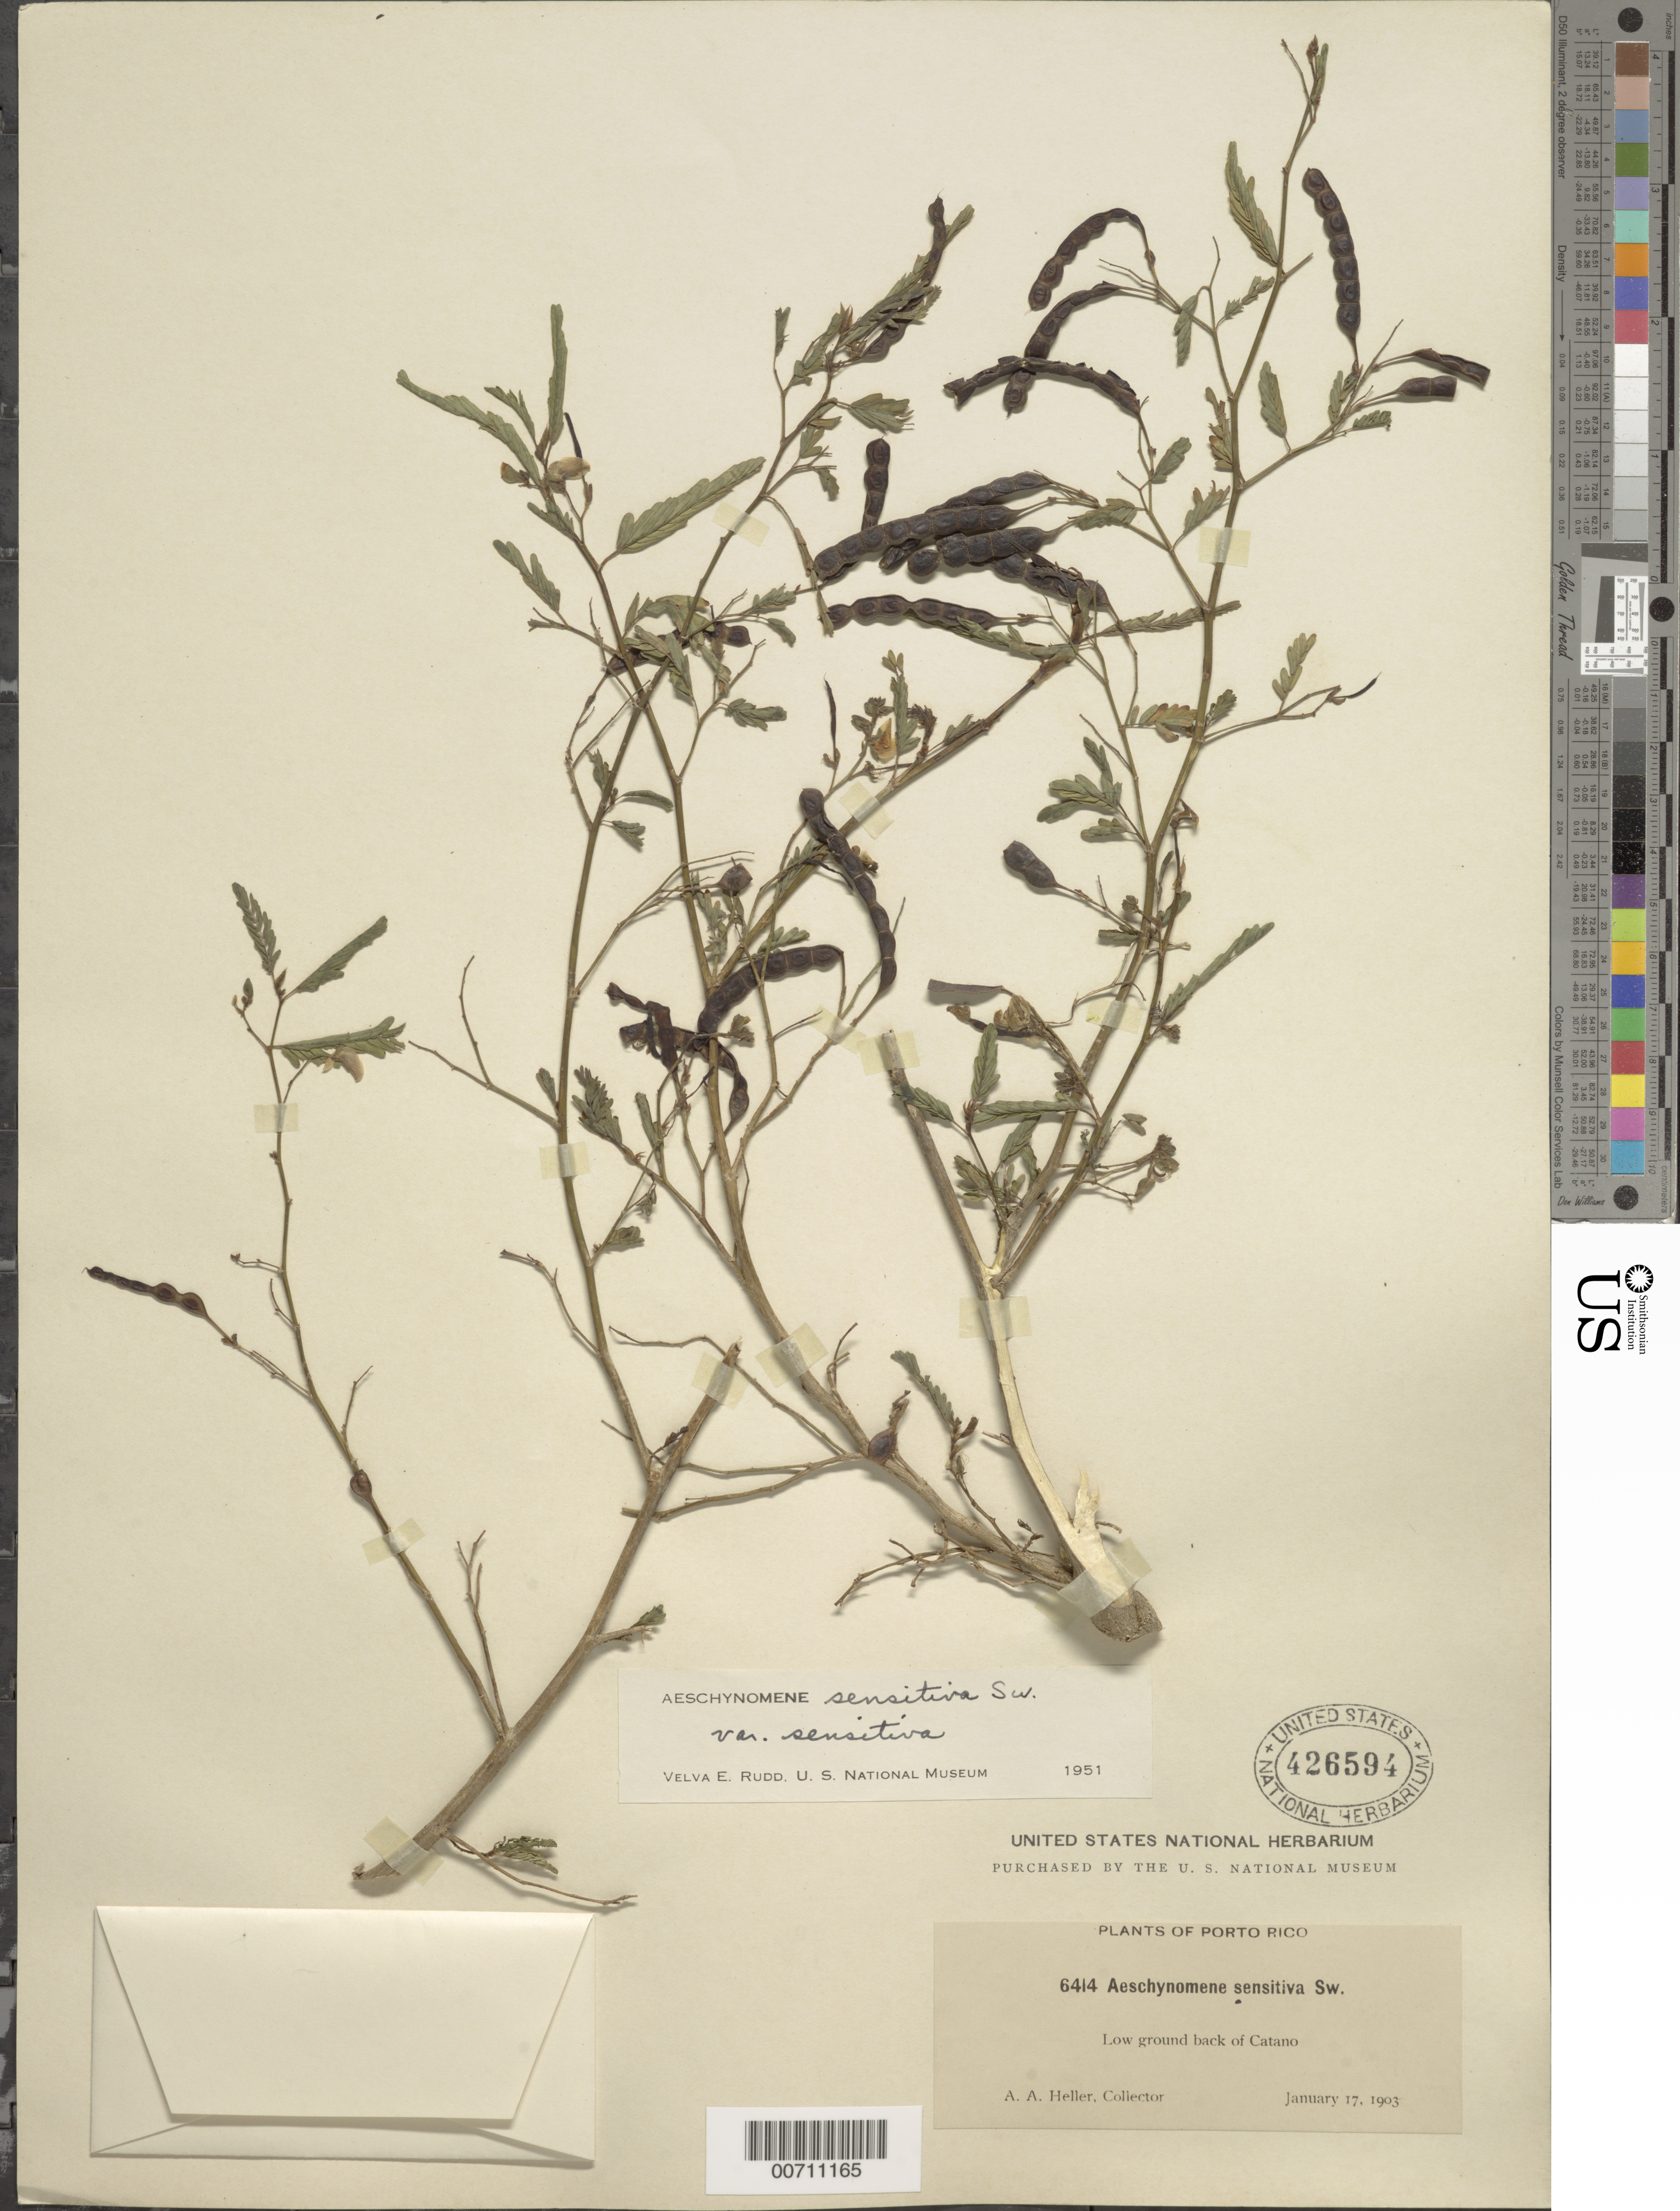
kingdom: Plantae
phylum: Tracheophyta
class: Magnoliopsida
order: Fabales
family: Fabaceae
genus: Aeschynomene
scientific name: Aeschynomene sensitiva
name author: Sw.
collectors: A. A. Heller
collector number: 6414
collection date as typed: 17 Jan 1903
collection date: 1903-01-17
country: Puerto Rico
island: Greater Antilles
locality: Catano, back of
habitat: Low ground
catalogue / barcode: US 426594